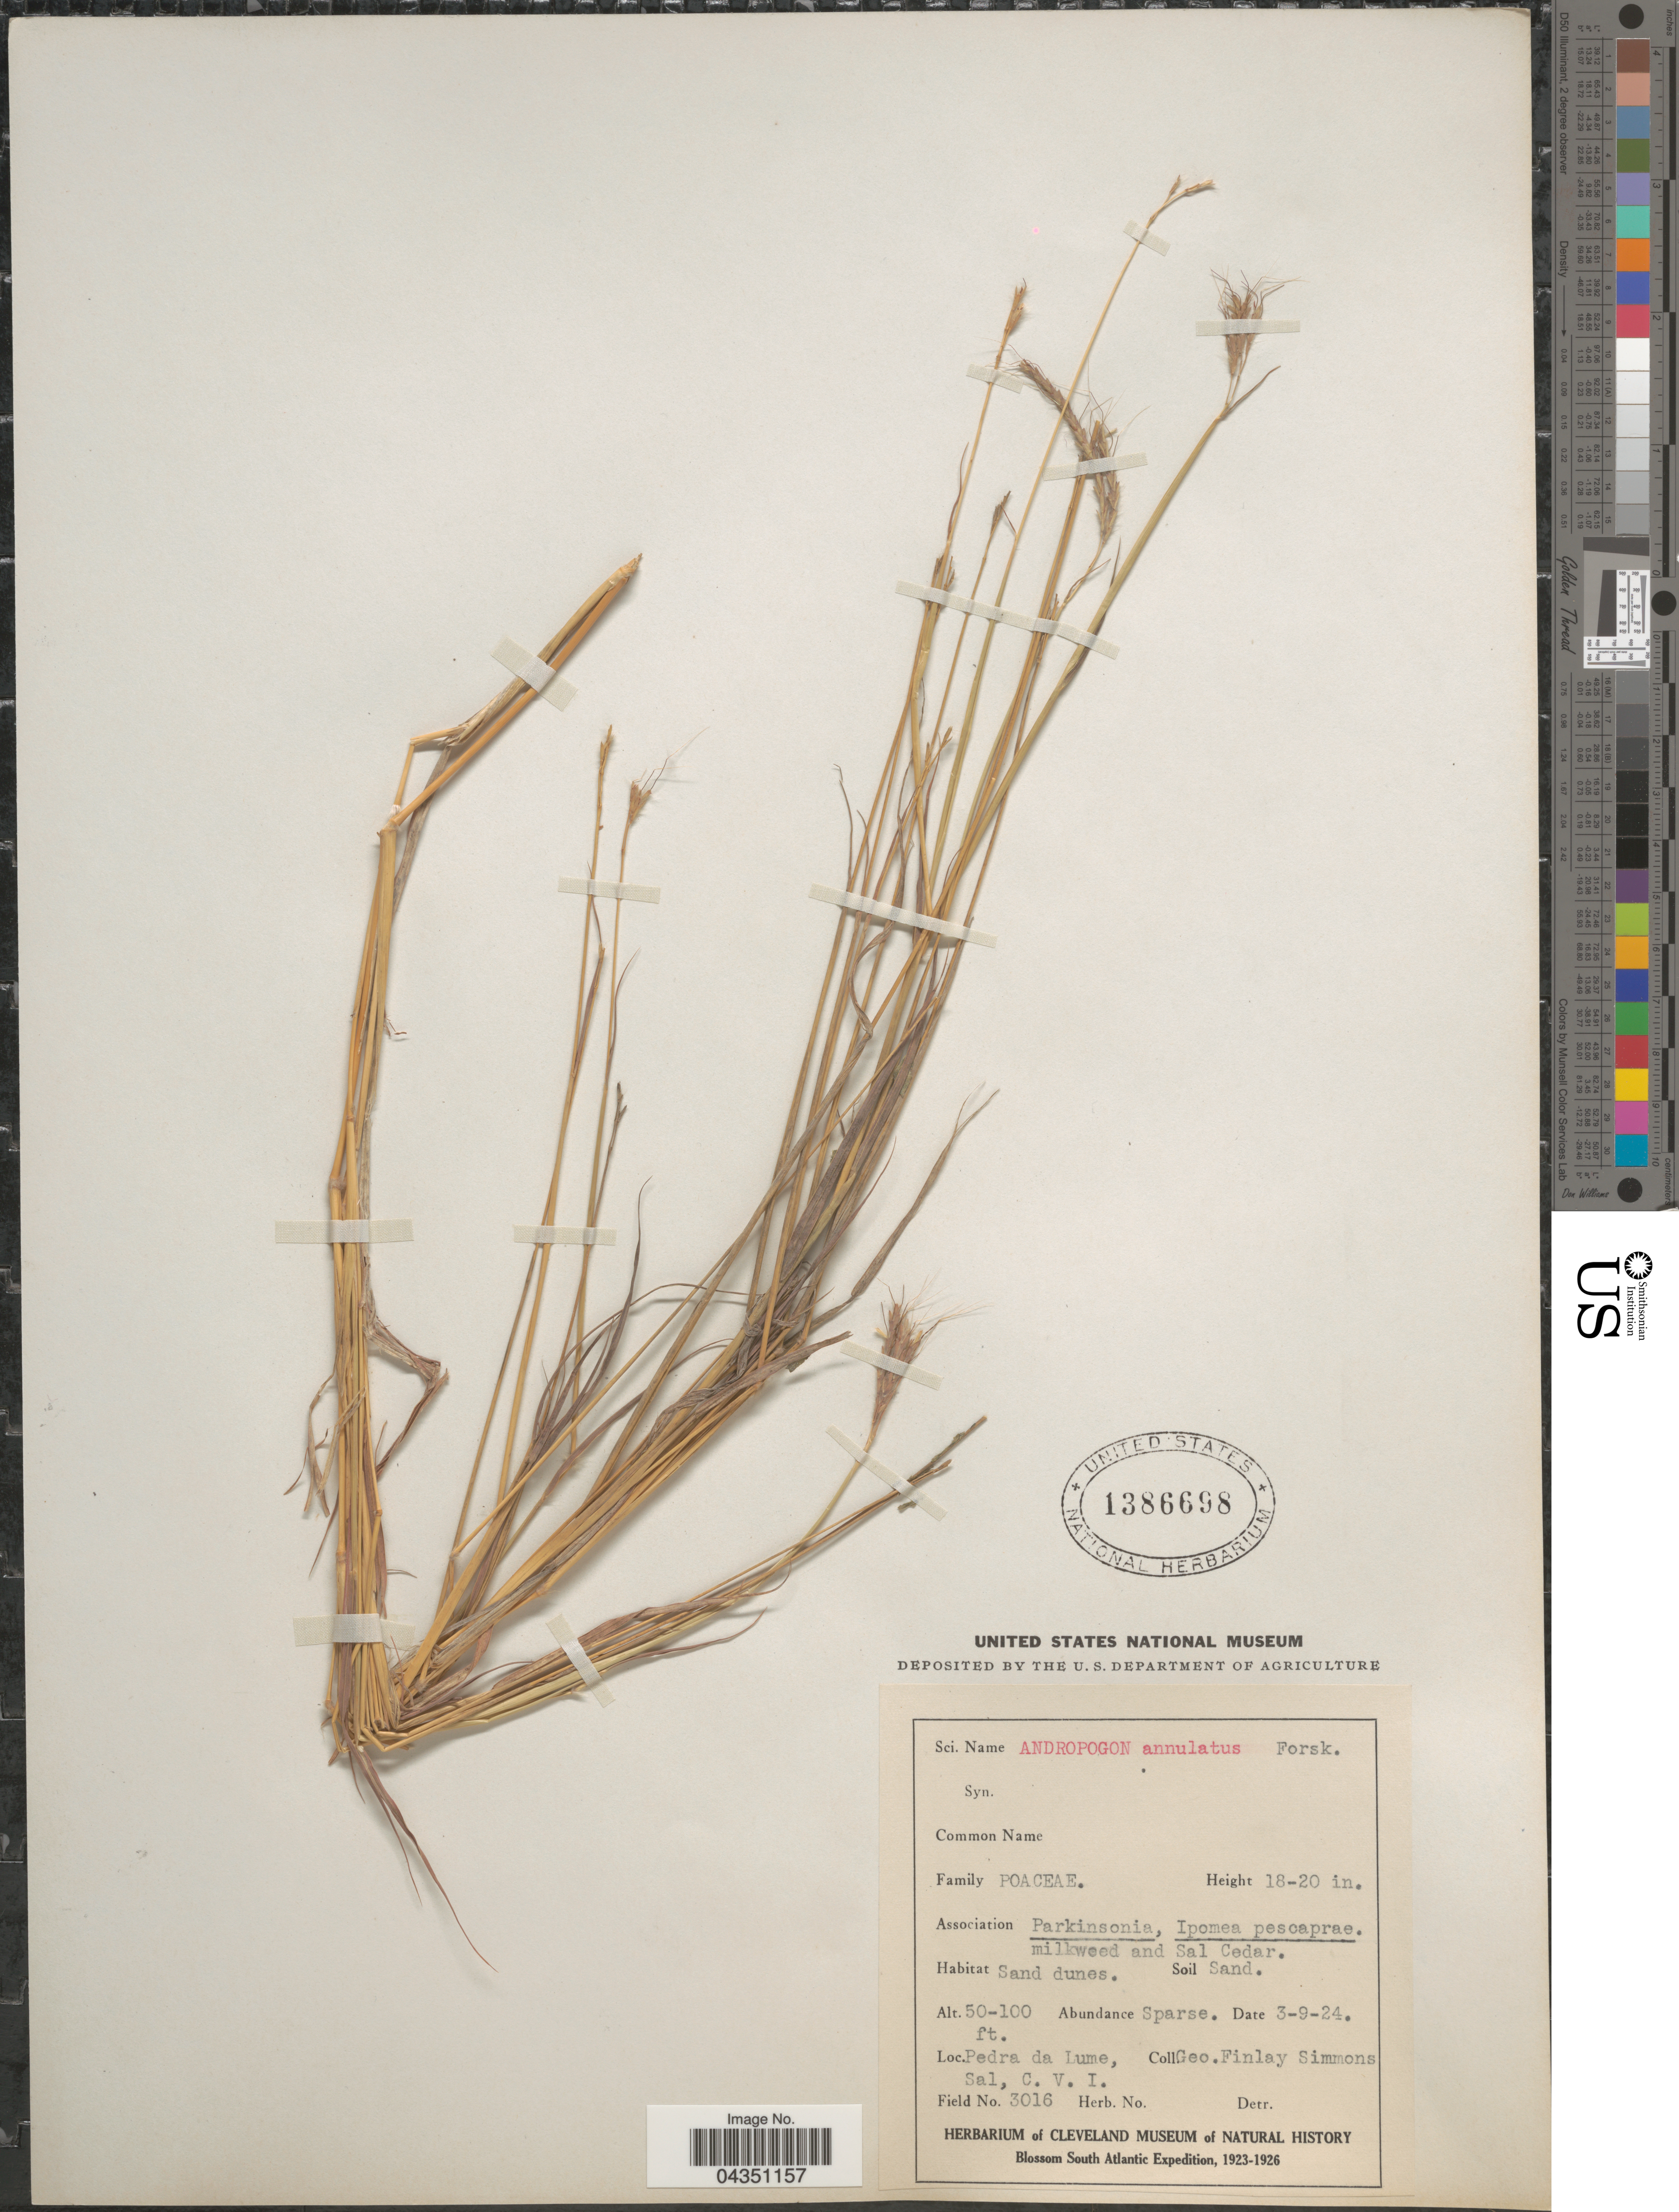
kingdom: Plantae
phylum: Tracheophyta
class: Liliopsida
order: Poales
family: Poaceae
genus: Dichanthium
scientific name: Dichanthium annulatum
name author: (Forssk.) Stapf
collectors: G. Simmons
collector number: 3016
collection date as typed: Transcribed d/m/y: 3/9/24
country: Cape Verde Islands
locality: Pedra da Lume, Sal, C. V. I. Blossom South Atlantic Expedition, 1923-1926.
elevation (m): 15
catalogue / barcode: US 1386698